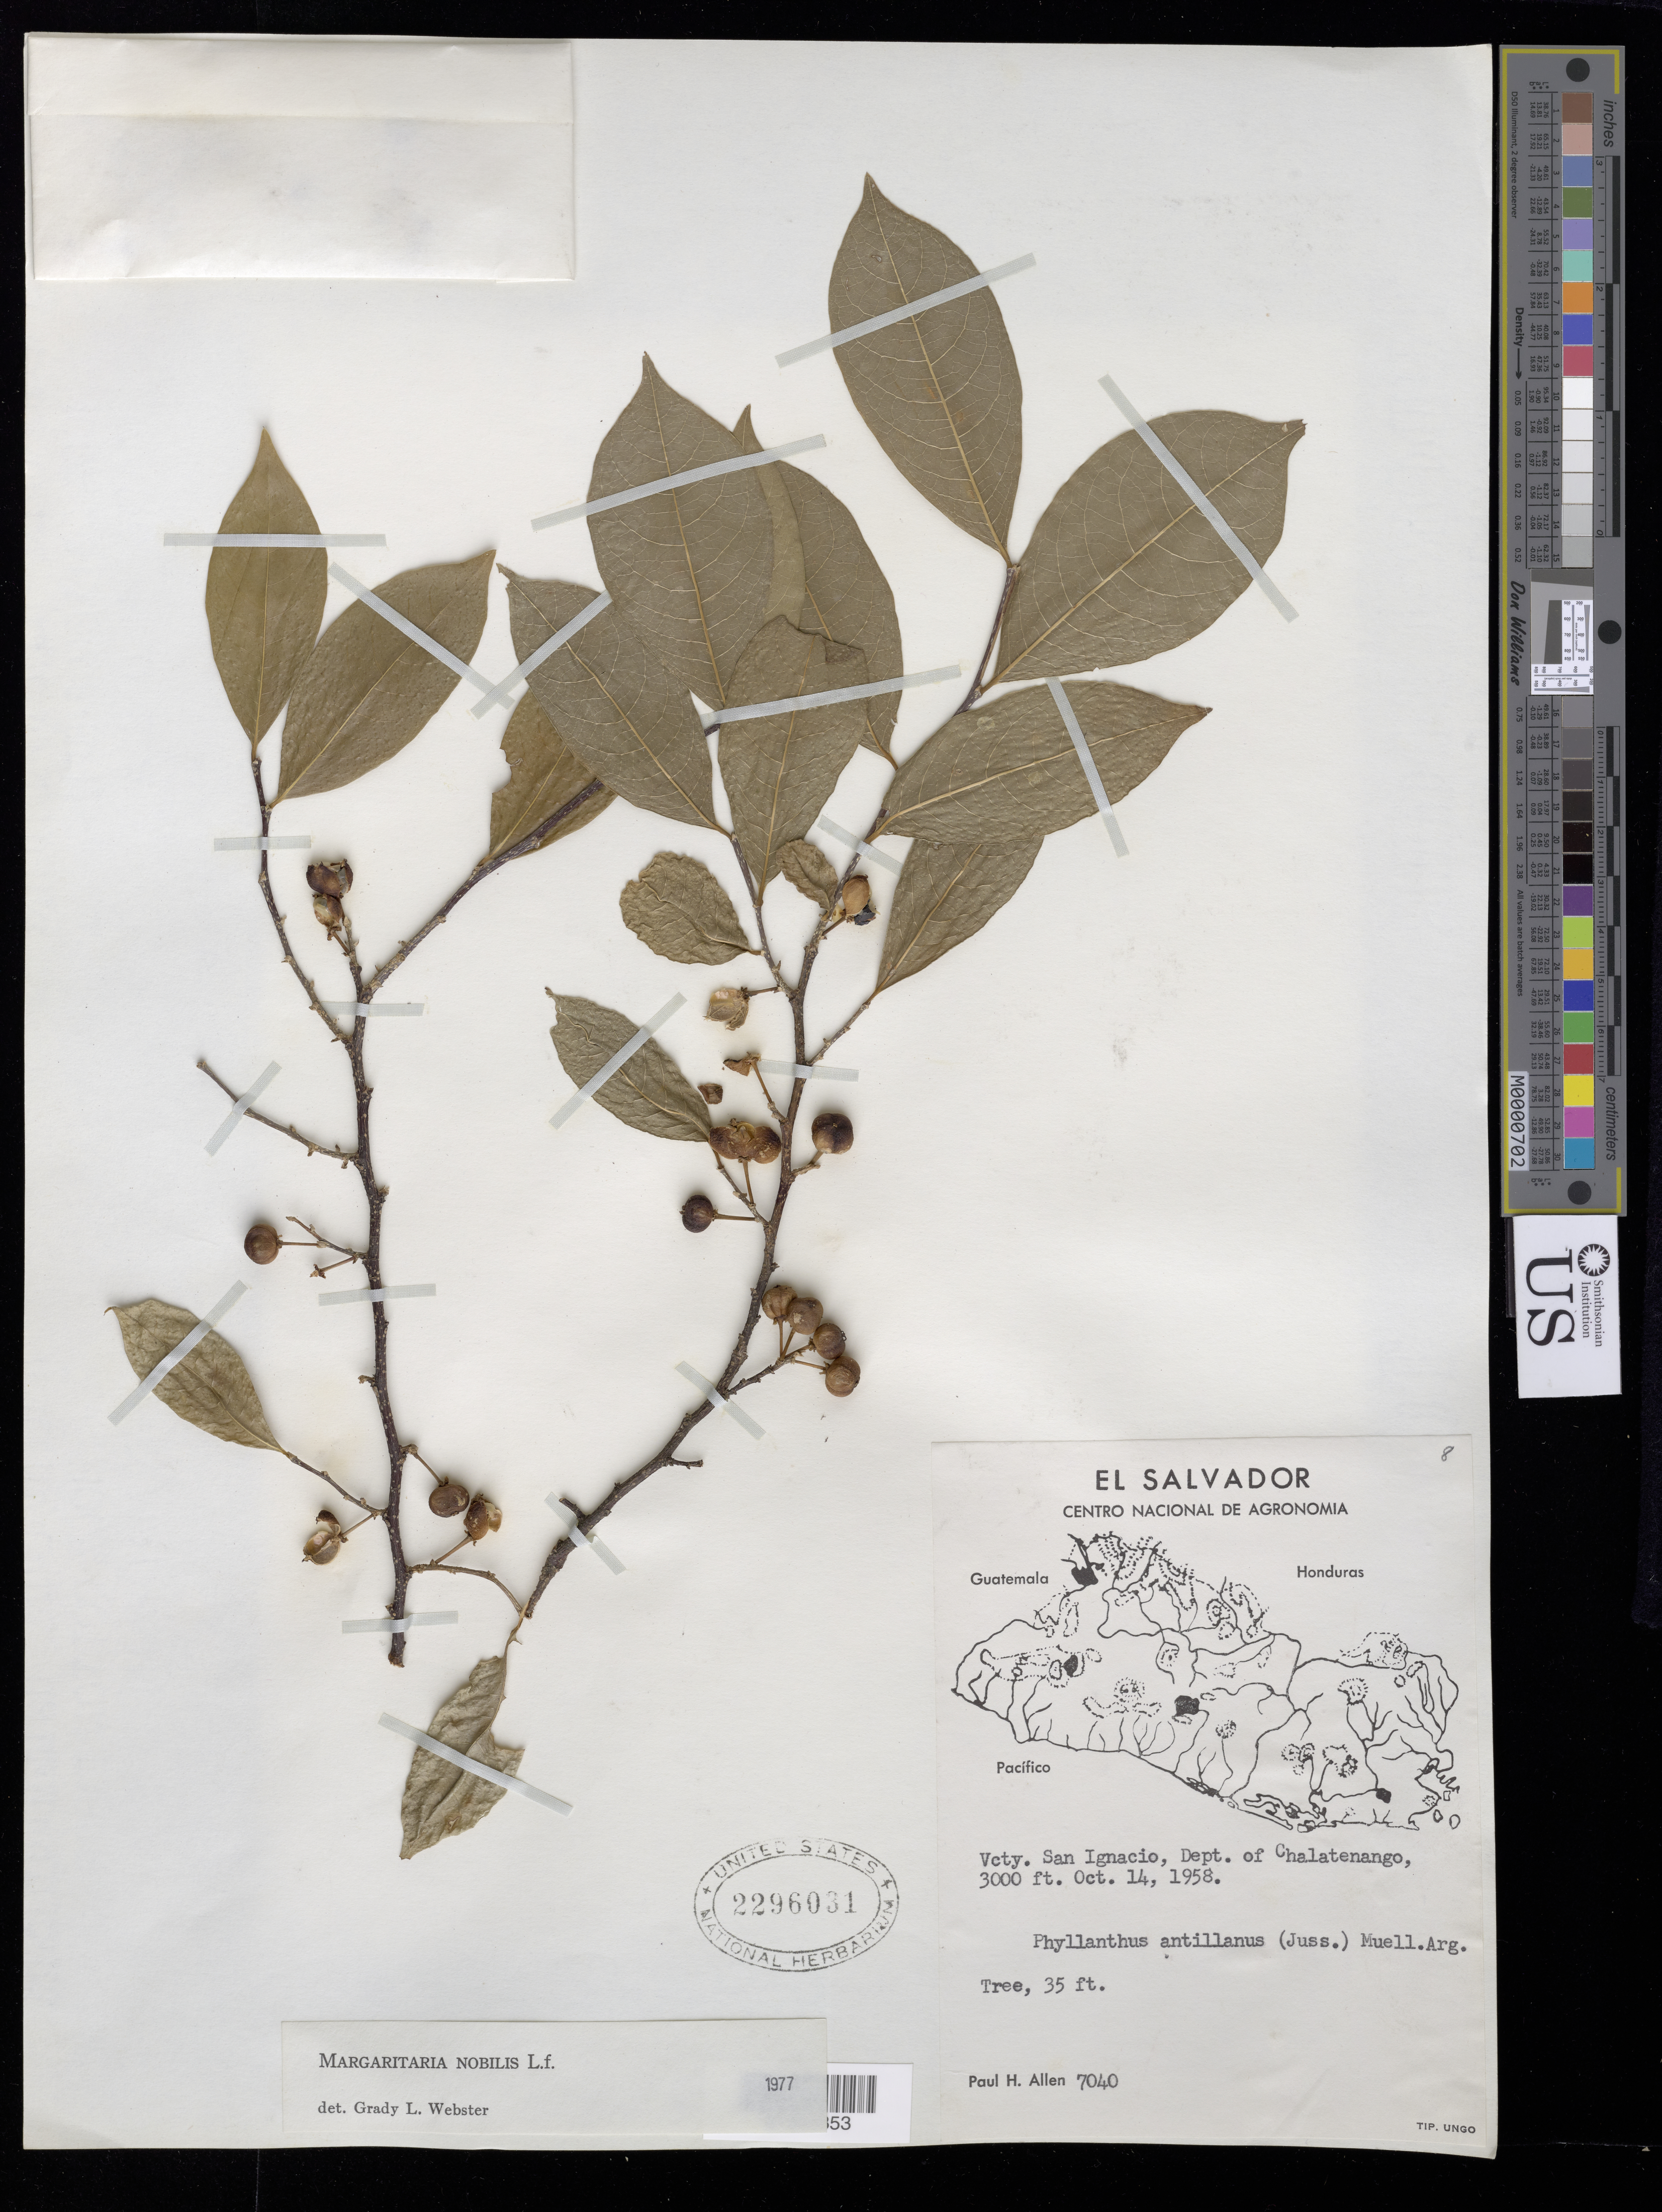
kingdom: Plantae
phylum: Tracheophyta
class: Magnoliopsida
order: Malpighiales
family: Phyllanthaceae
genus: Margaritaria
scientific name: Margaritaria nobilis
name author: L. f.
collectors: P. H. Allen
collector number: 7040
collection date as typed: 14 Oct 1958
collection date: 1958-10-14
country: El Salvador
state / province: Chalatenango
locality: Vicinity San Ignacio.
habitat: Tree.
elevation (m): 914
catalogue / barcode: US 2296031